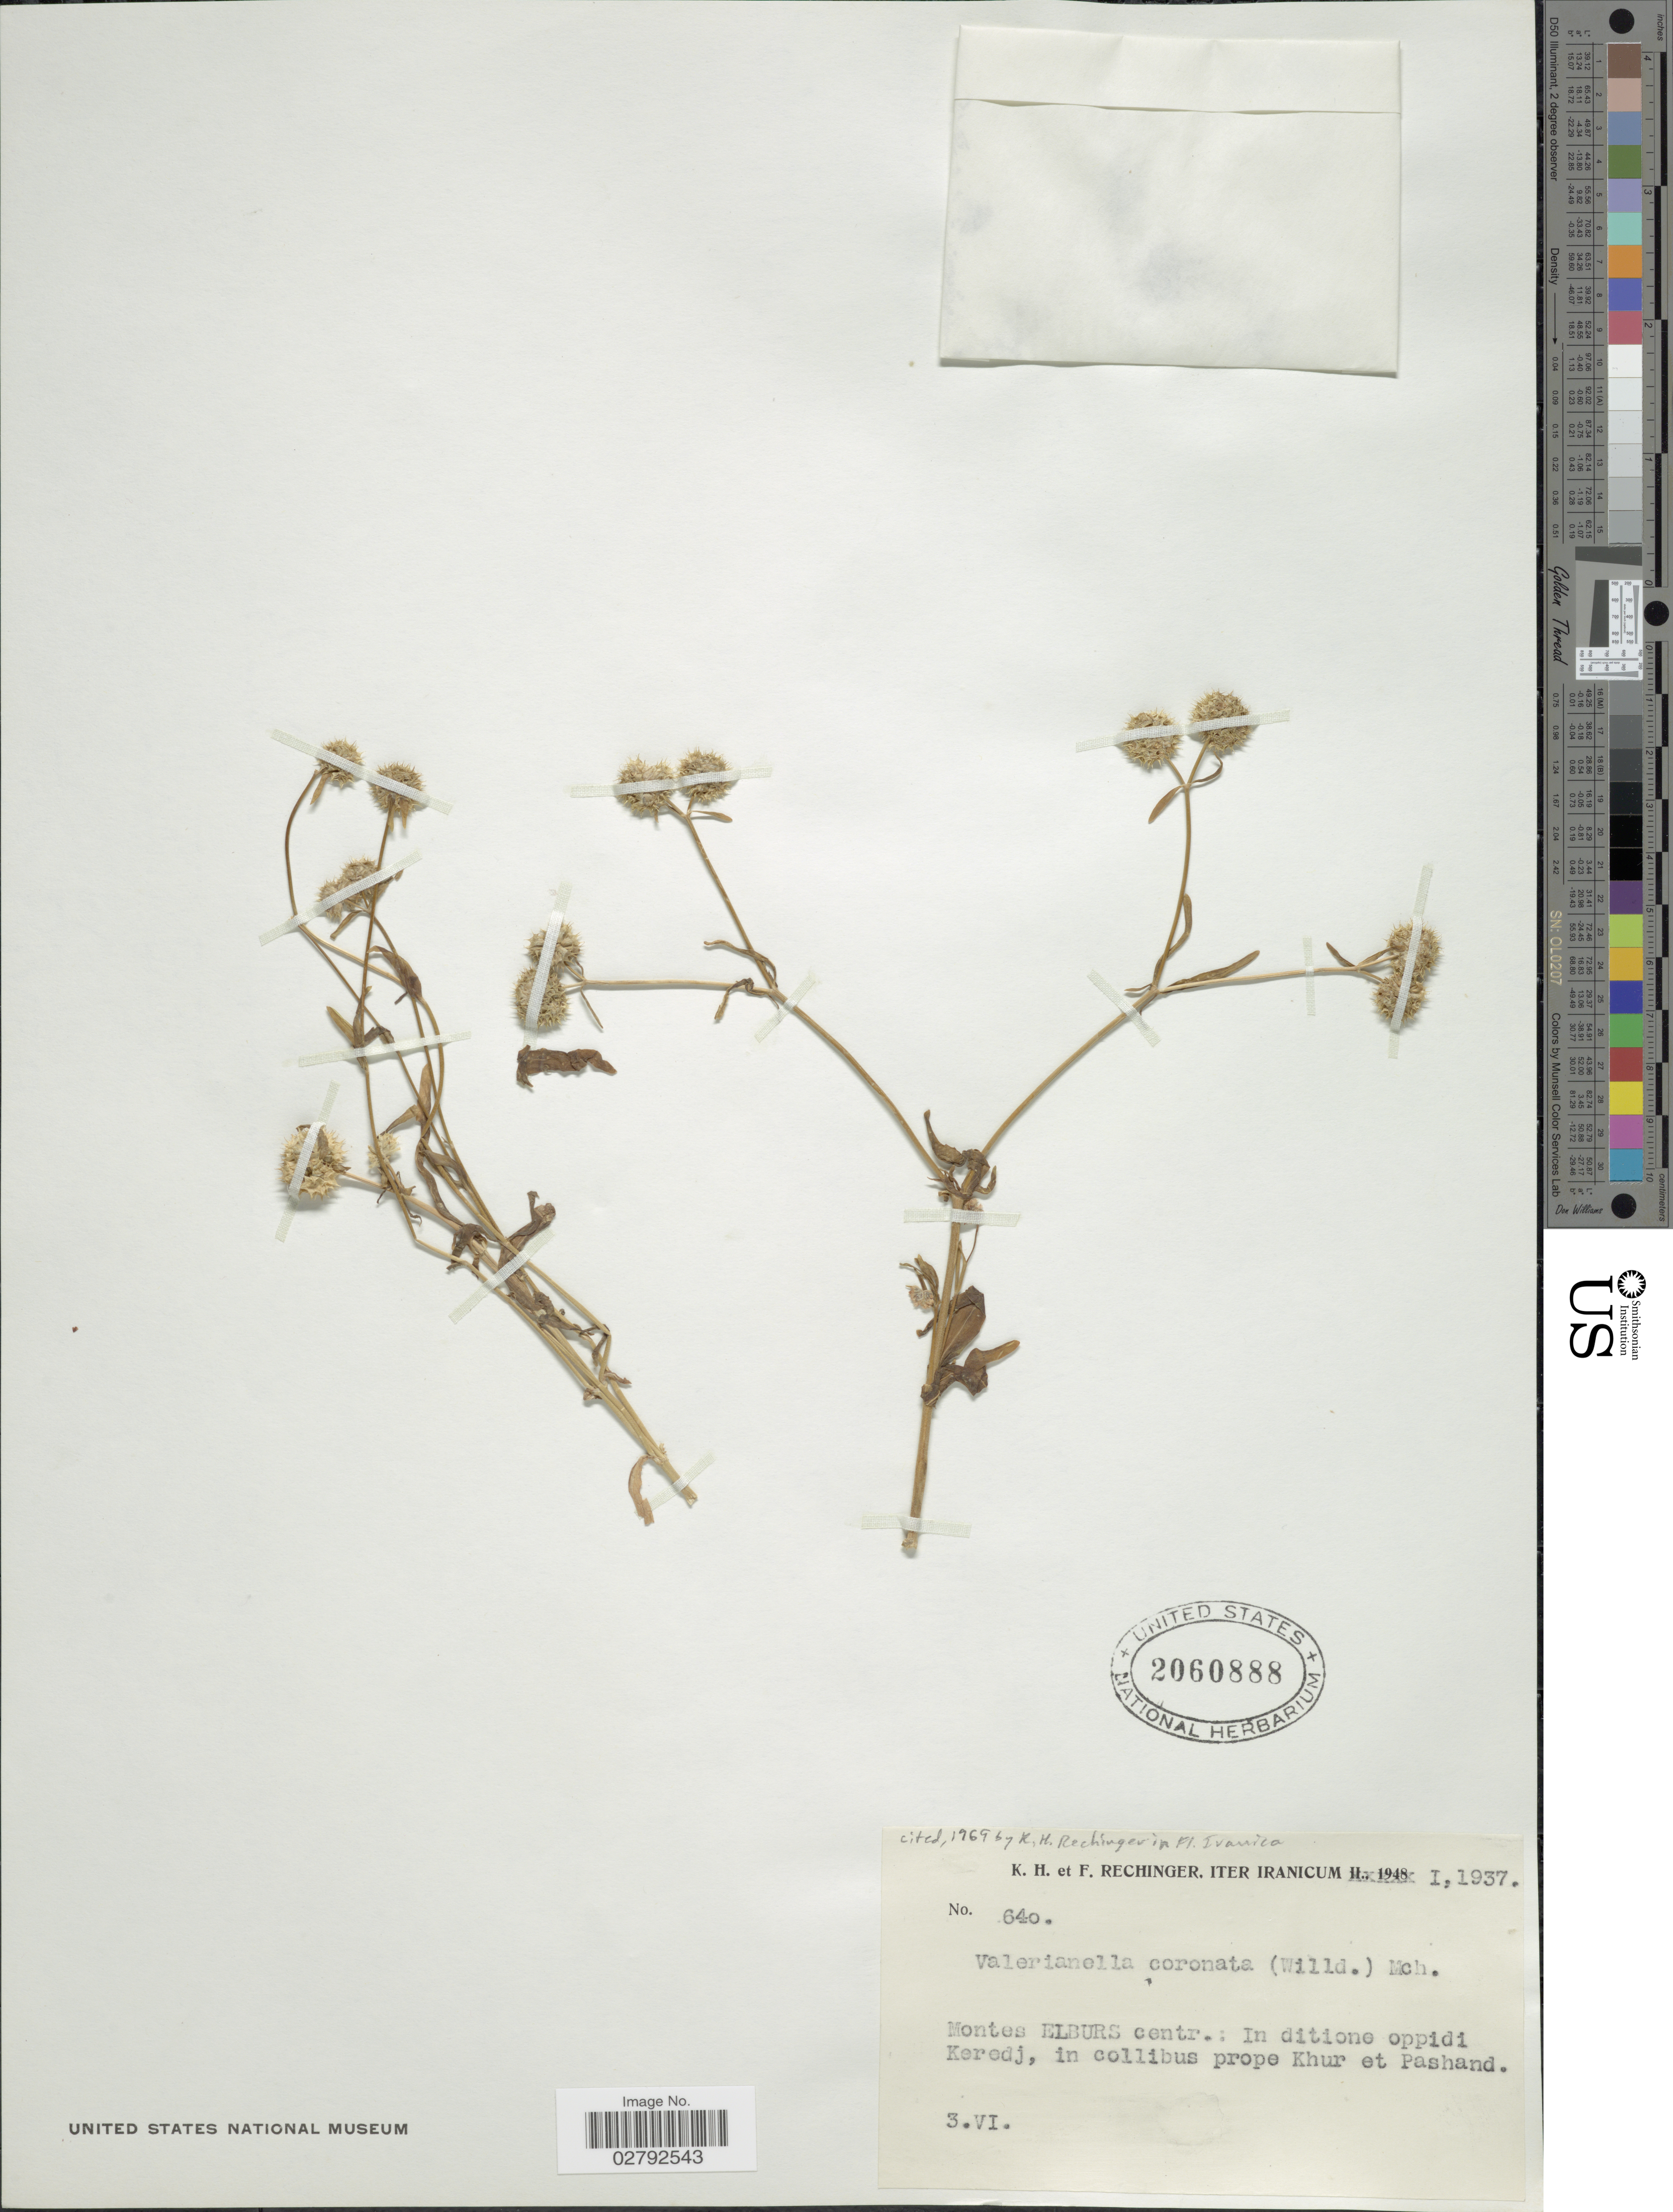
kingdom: Plantae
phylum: Tracheophyta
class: Magnoliopsida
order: Dipsacales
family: Caprifoliaceae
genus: Valerianella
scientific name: Valerianella coronata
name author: (L.) DC.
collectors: K. H. Rechinger & F. Rechinger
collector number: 640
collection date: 1937-06-03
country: Iran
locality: Montes Elburs centr.: In ditione oppidi Keredj, in collibus prope Khur et Pashand.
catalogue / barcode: US 2060888